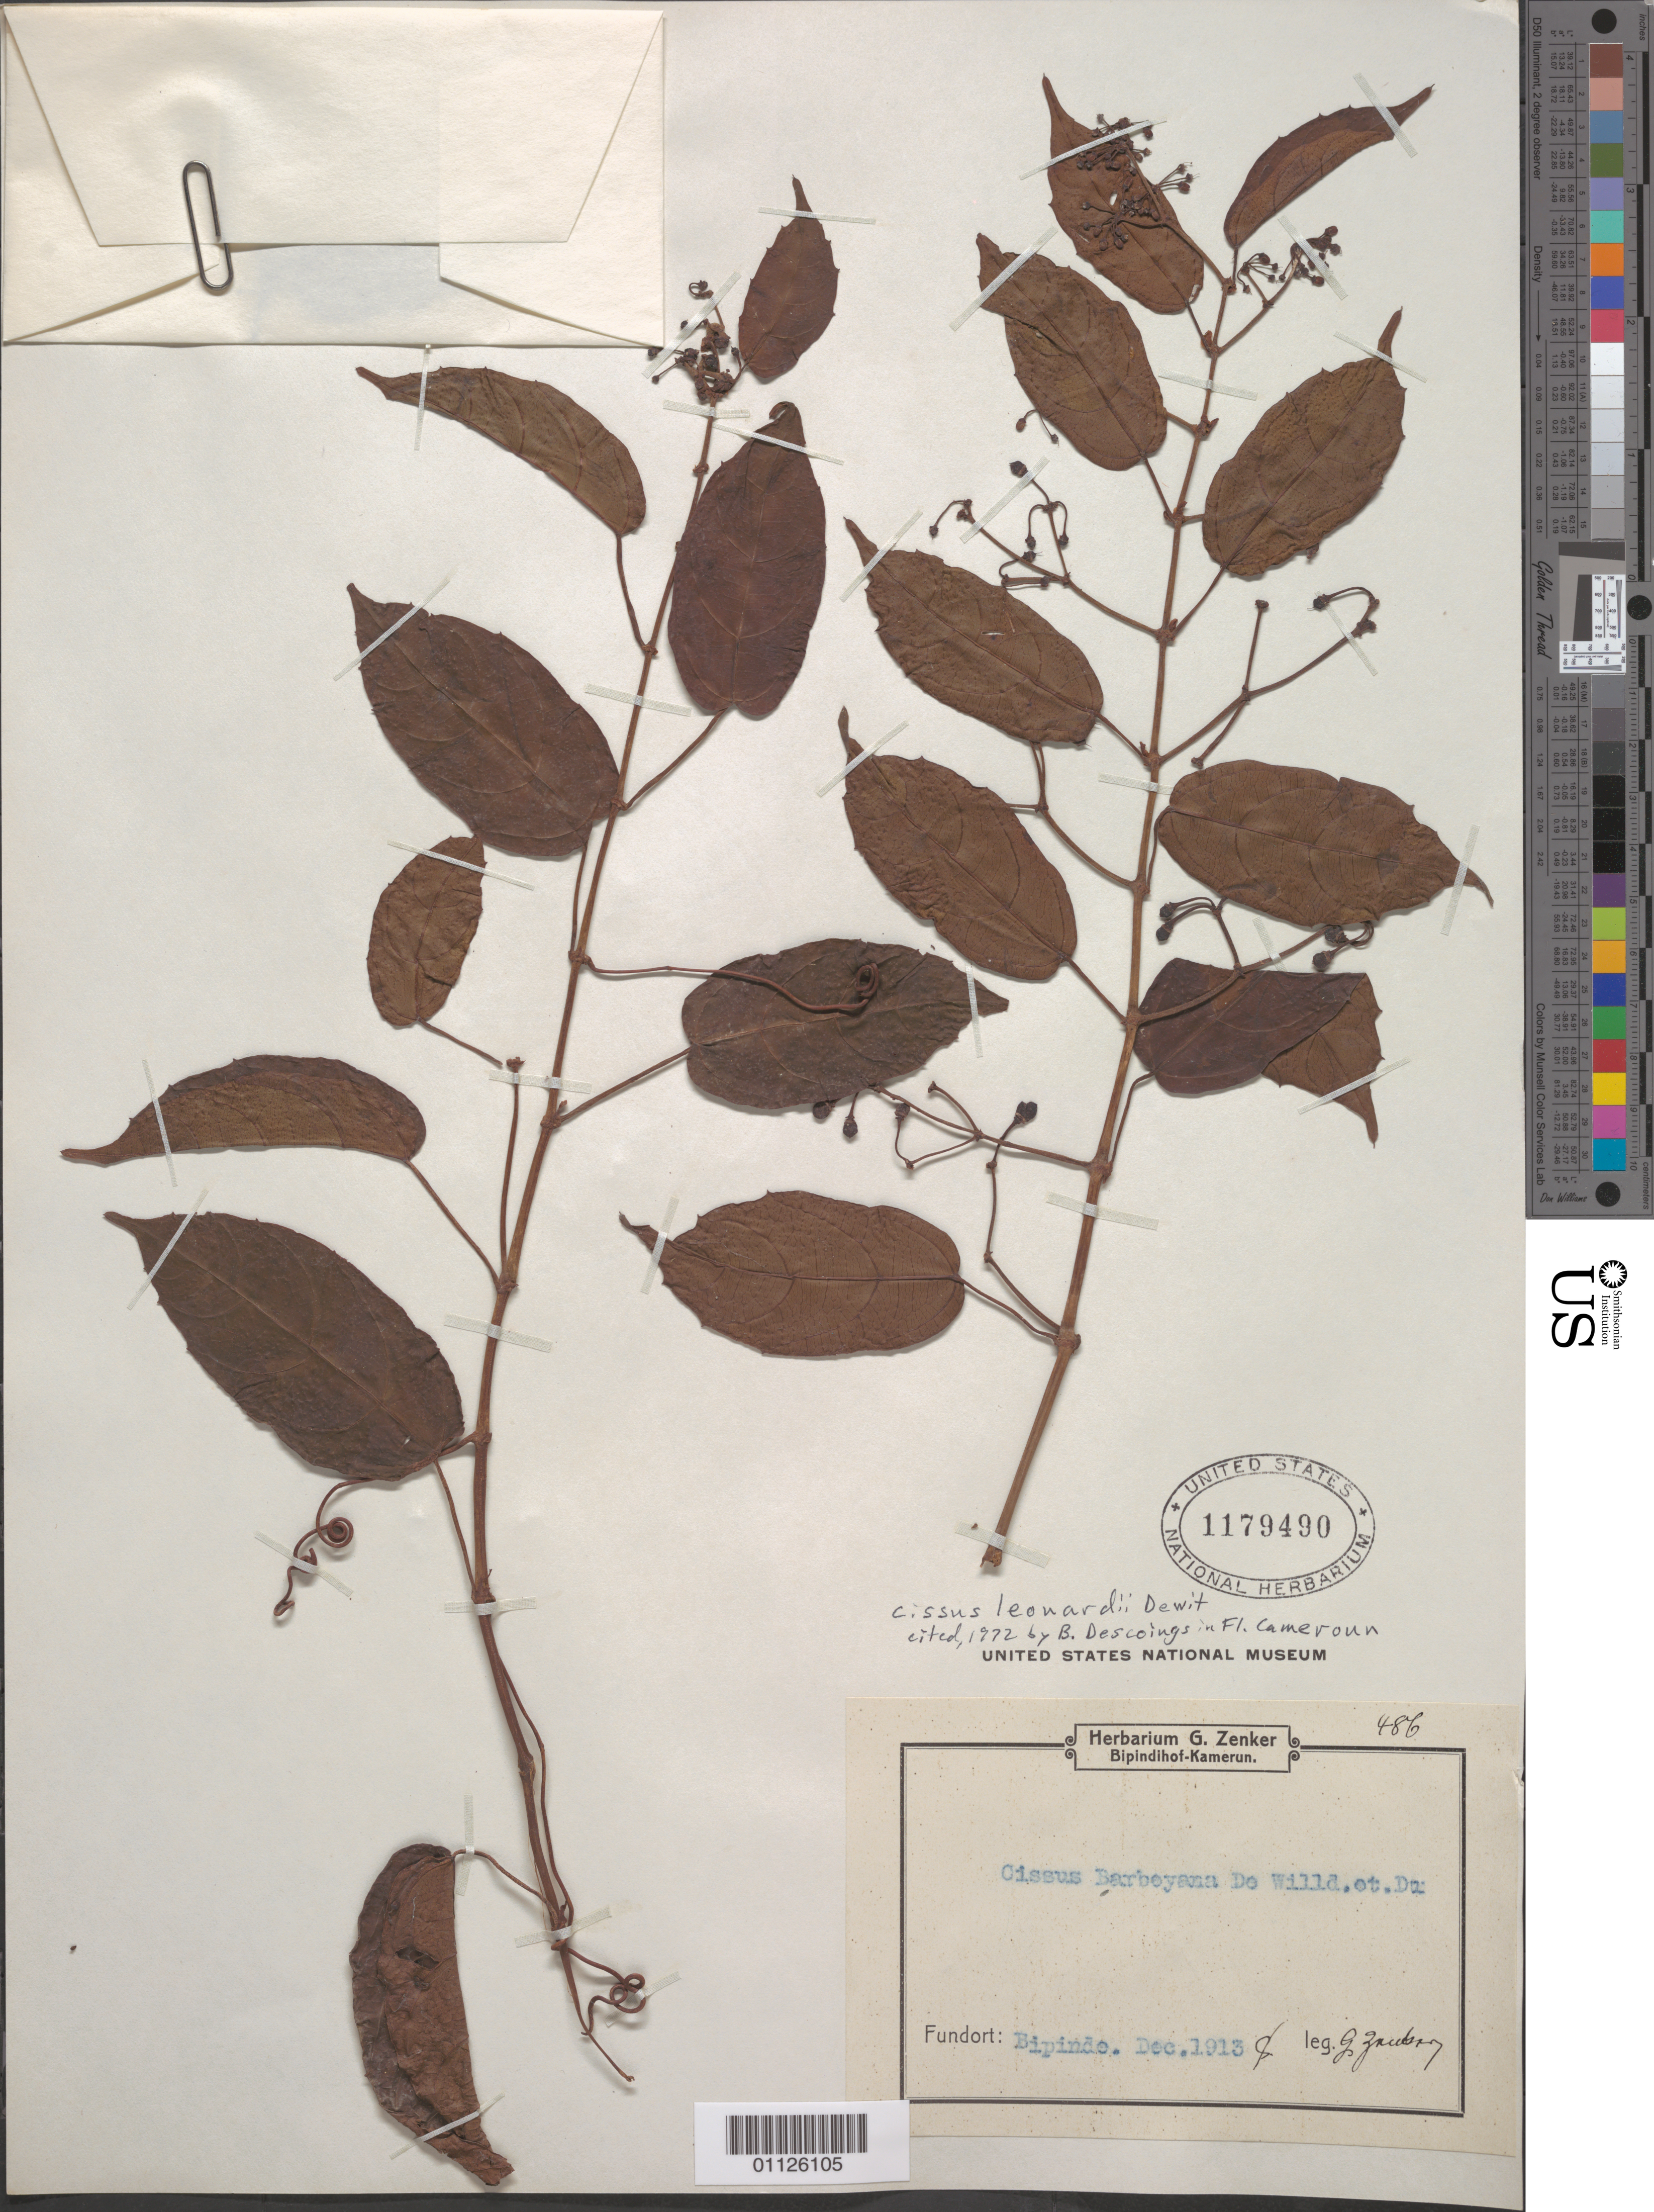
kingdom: Plantae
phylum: Tracheophyta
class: Magnoliopsida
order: Vitales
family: Vitaceae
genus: Cissus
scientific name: Cissus leonardii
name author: Dewit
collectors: G. A. Zenker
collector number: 486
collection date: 1913-12-08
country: Cameroon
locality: Bipindihof.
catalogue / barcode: US 1179490